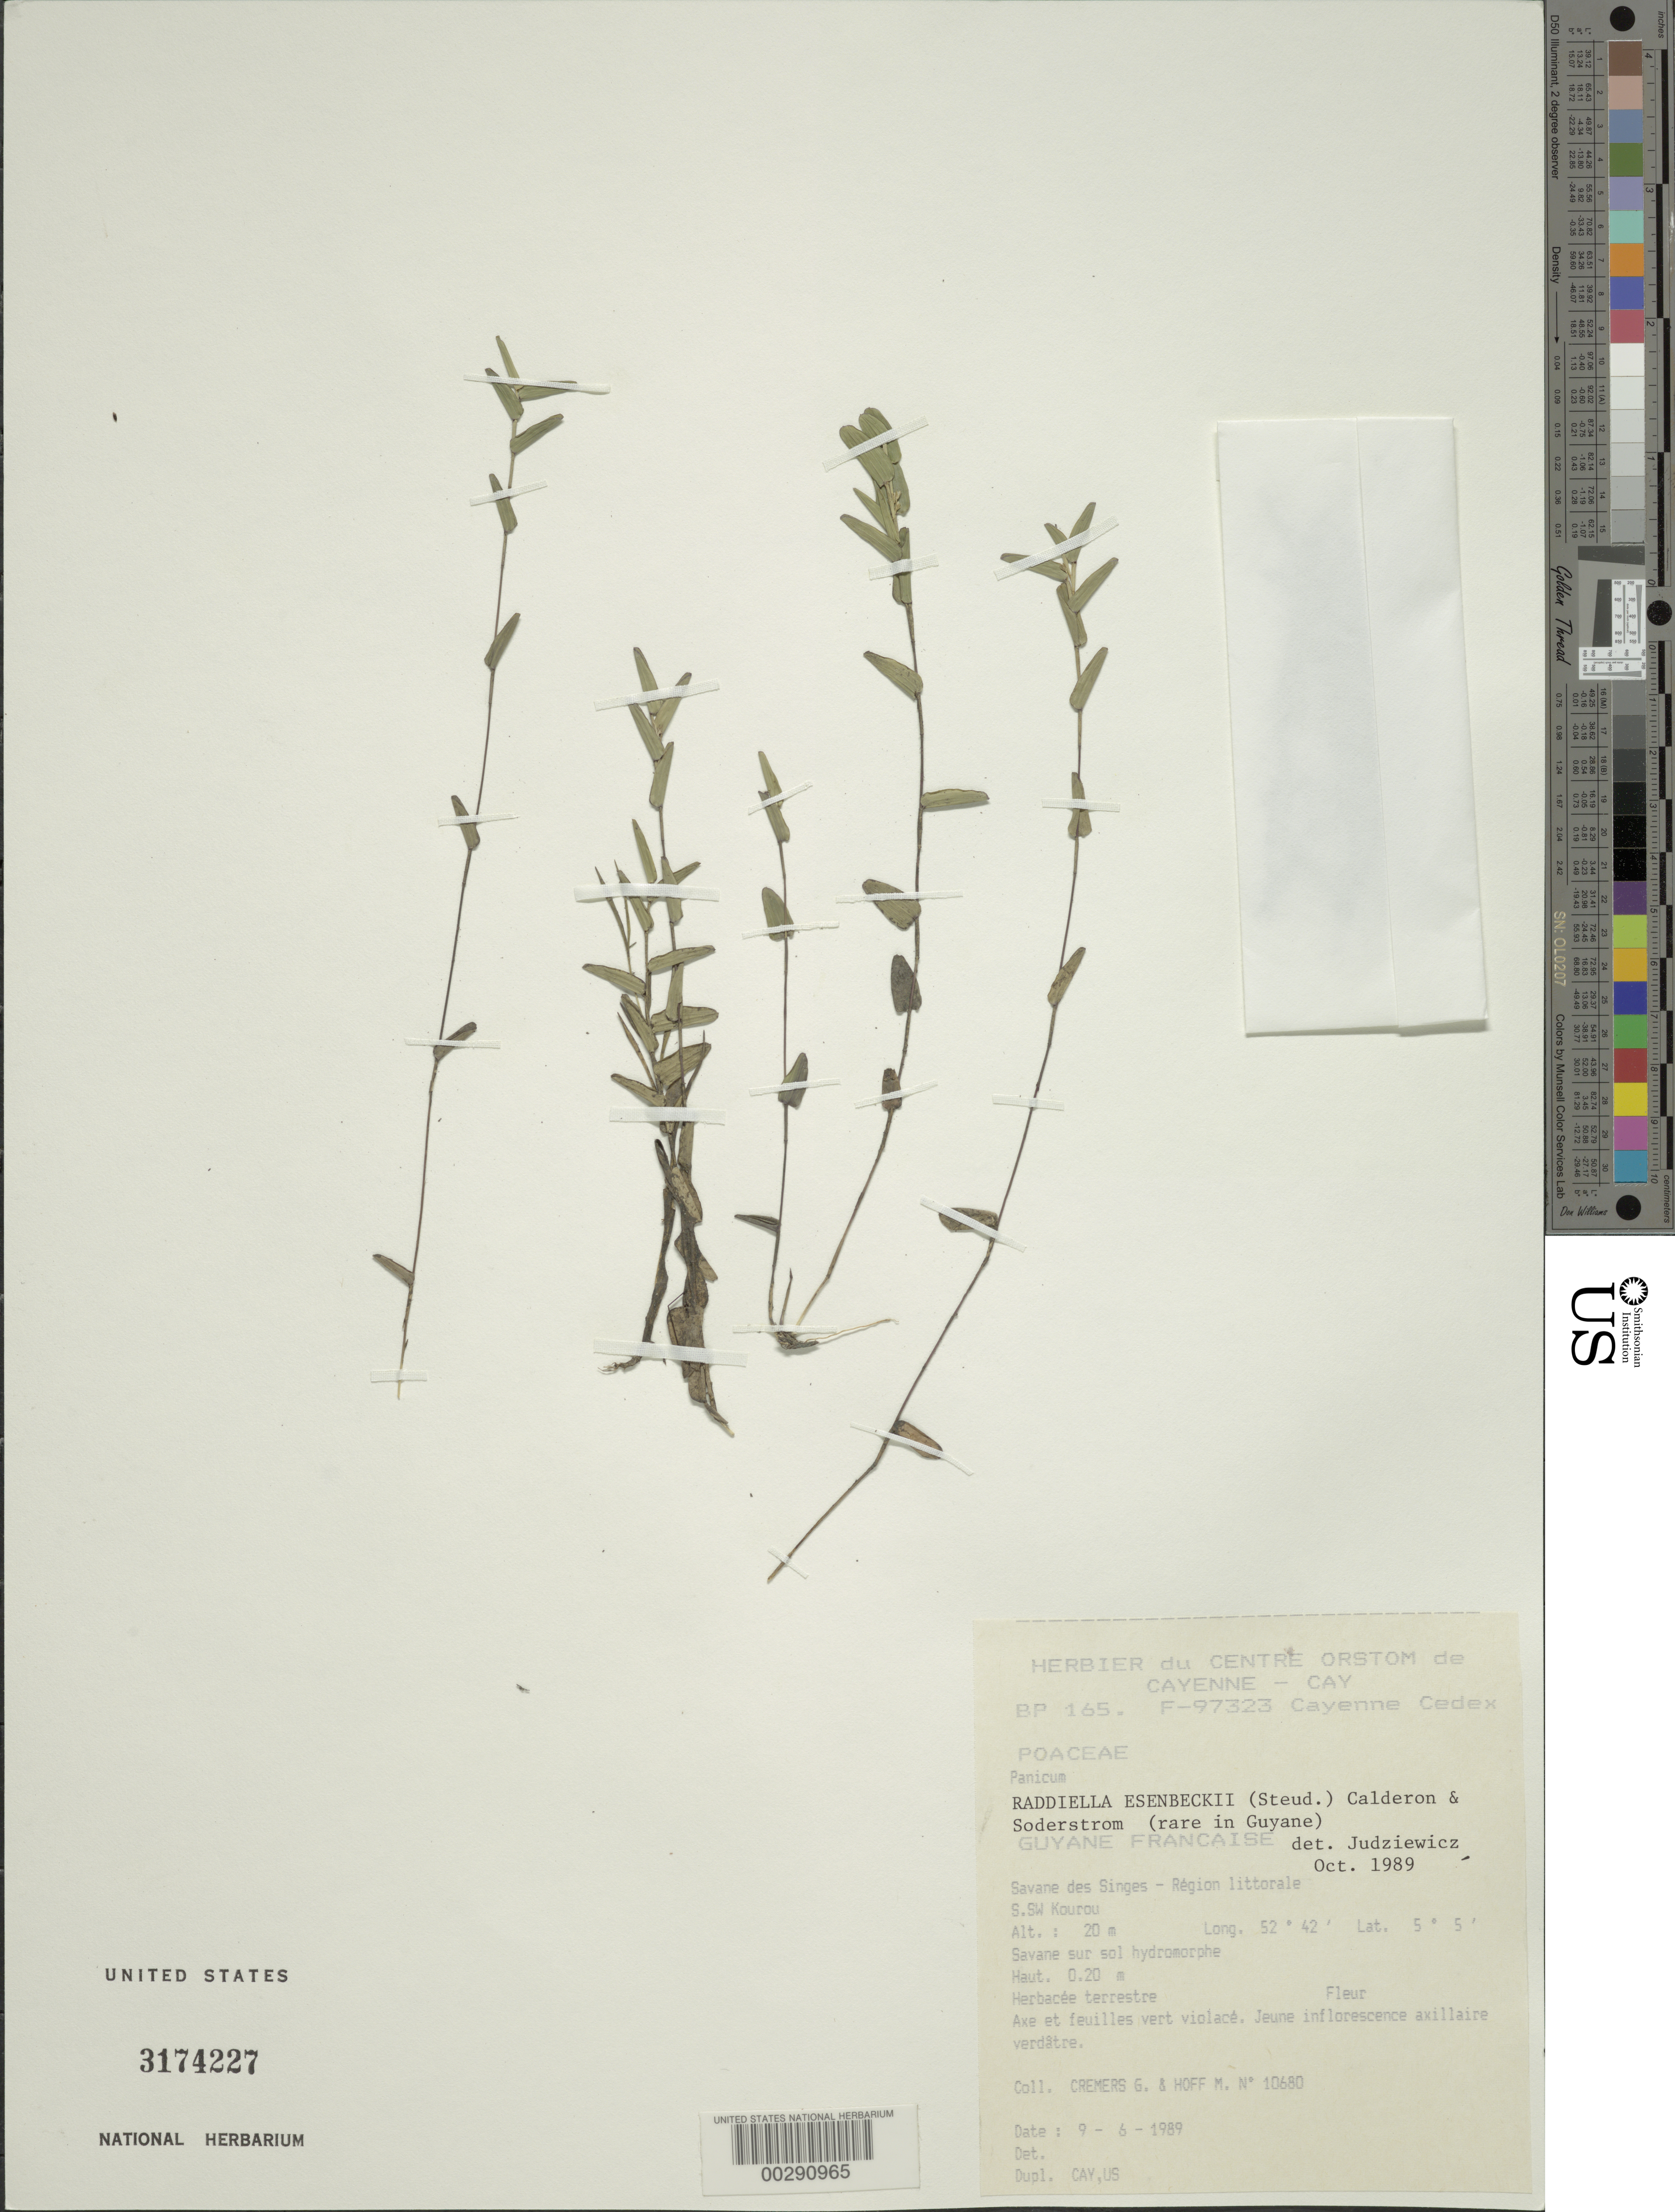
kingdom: Plantae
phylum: Tracheophyta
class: Liliopsida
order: Poales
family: Poaceae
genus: Raddiella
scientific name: Raddiella esenbeckii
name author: (Steud.) C. E. Calderón & Soderstr.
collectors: G. Cremers & M. Hoff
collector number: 10680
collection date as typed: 09 Jun 1989 or 06 Sep 1989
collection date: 1989-06-09 or 1989-09-06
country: French Guiana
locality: Savane des singes; ssw kourou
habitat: Savanna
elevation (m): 20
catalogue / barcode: US 3174227